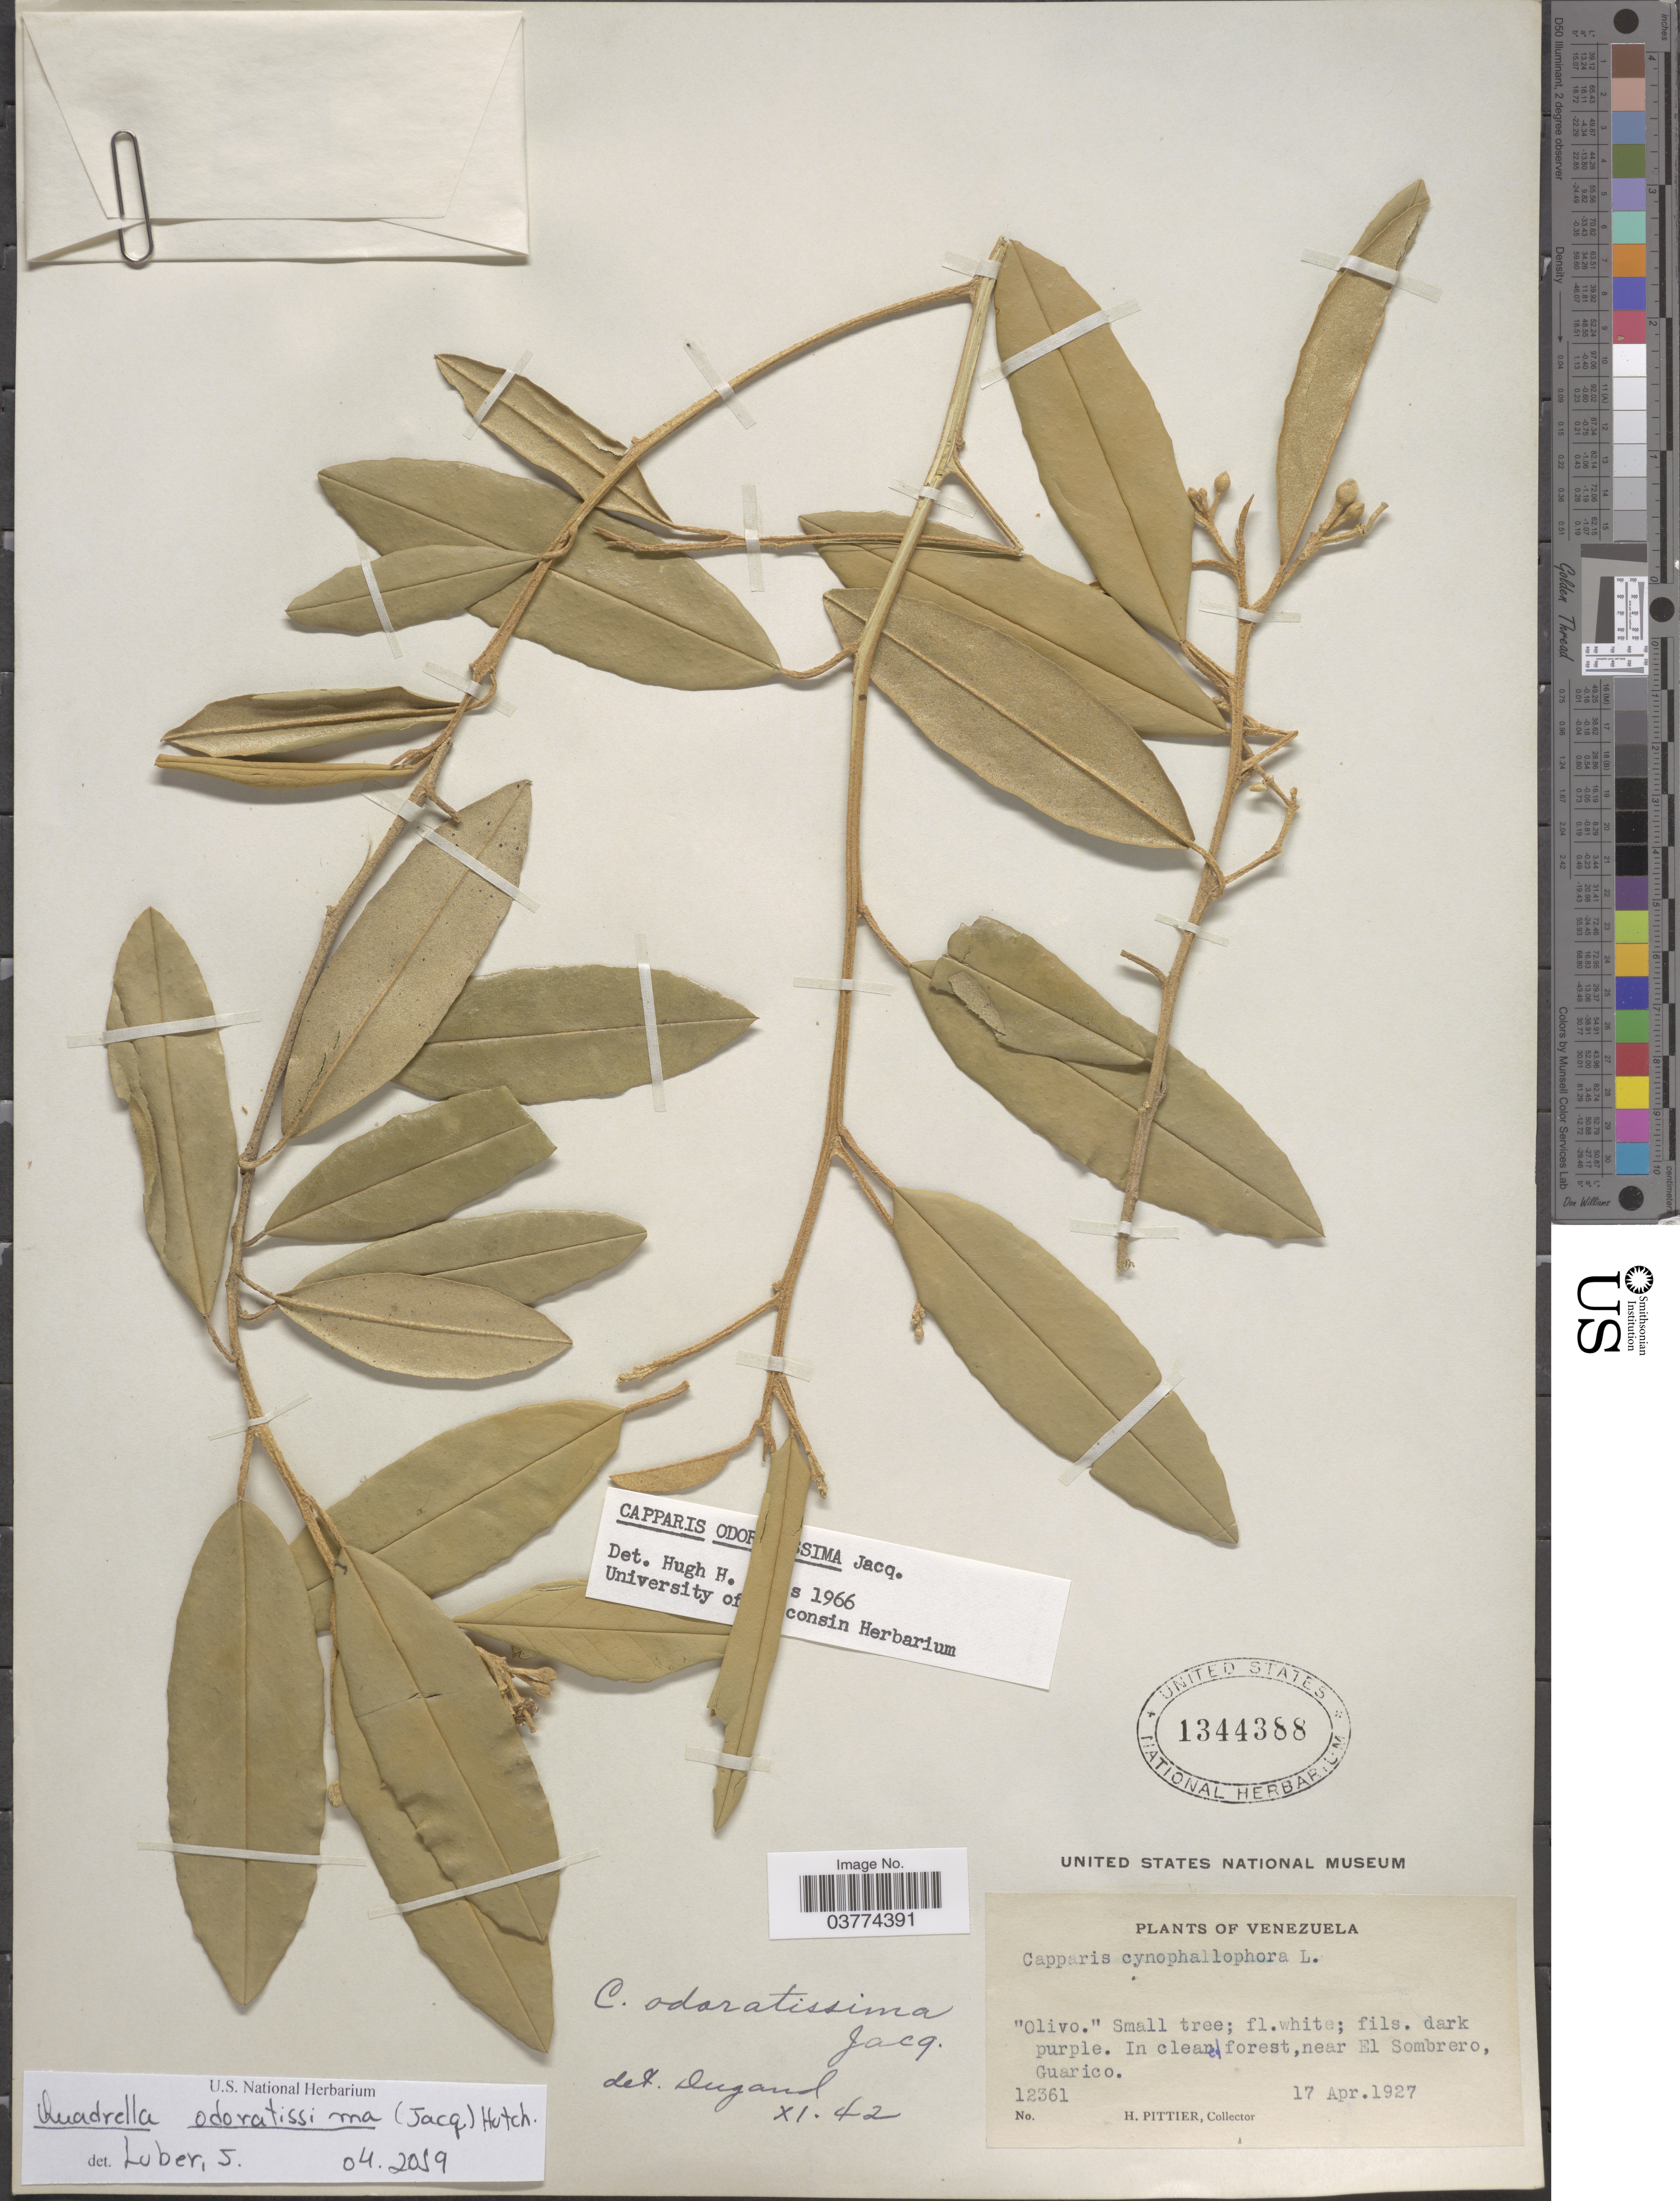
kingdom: Plantae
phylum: Tracheophyta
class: Magnoliopsida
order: Brassicales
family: Capparaceae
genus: Quadrella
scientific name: Quadrella odoratissima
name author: (Jacq.) Hutch.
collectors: H. F. Pittier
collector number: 12361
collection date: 1927-04-17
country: Venezuela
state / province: Guarico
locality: Near El Sombrero.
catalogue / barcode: US 1344388